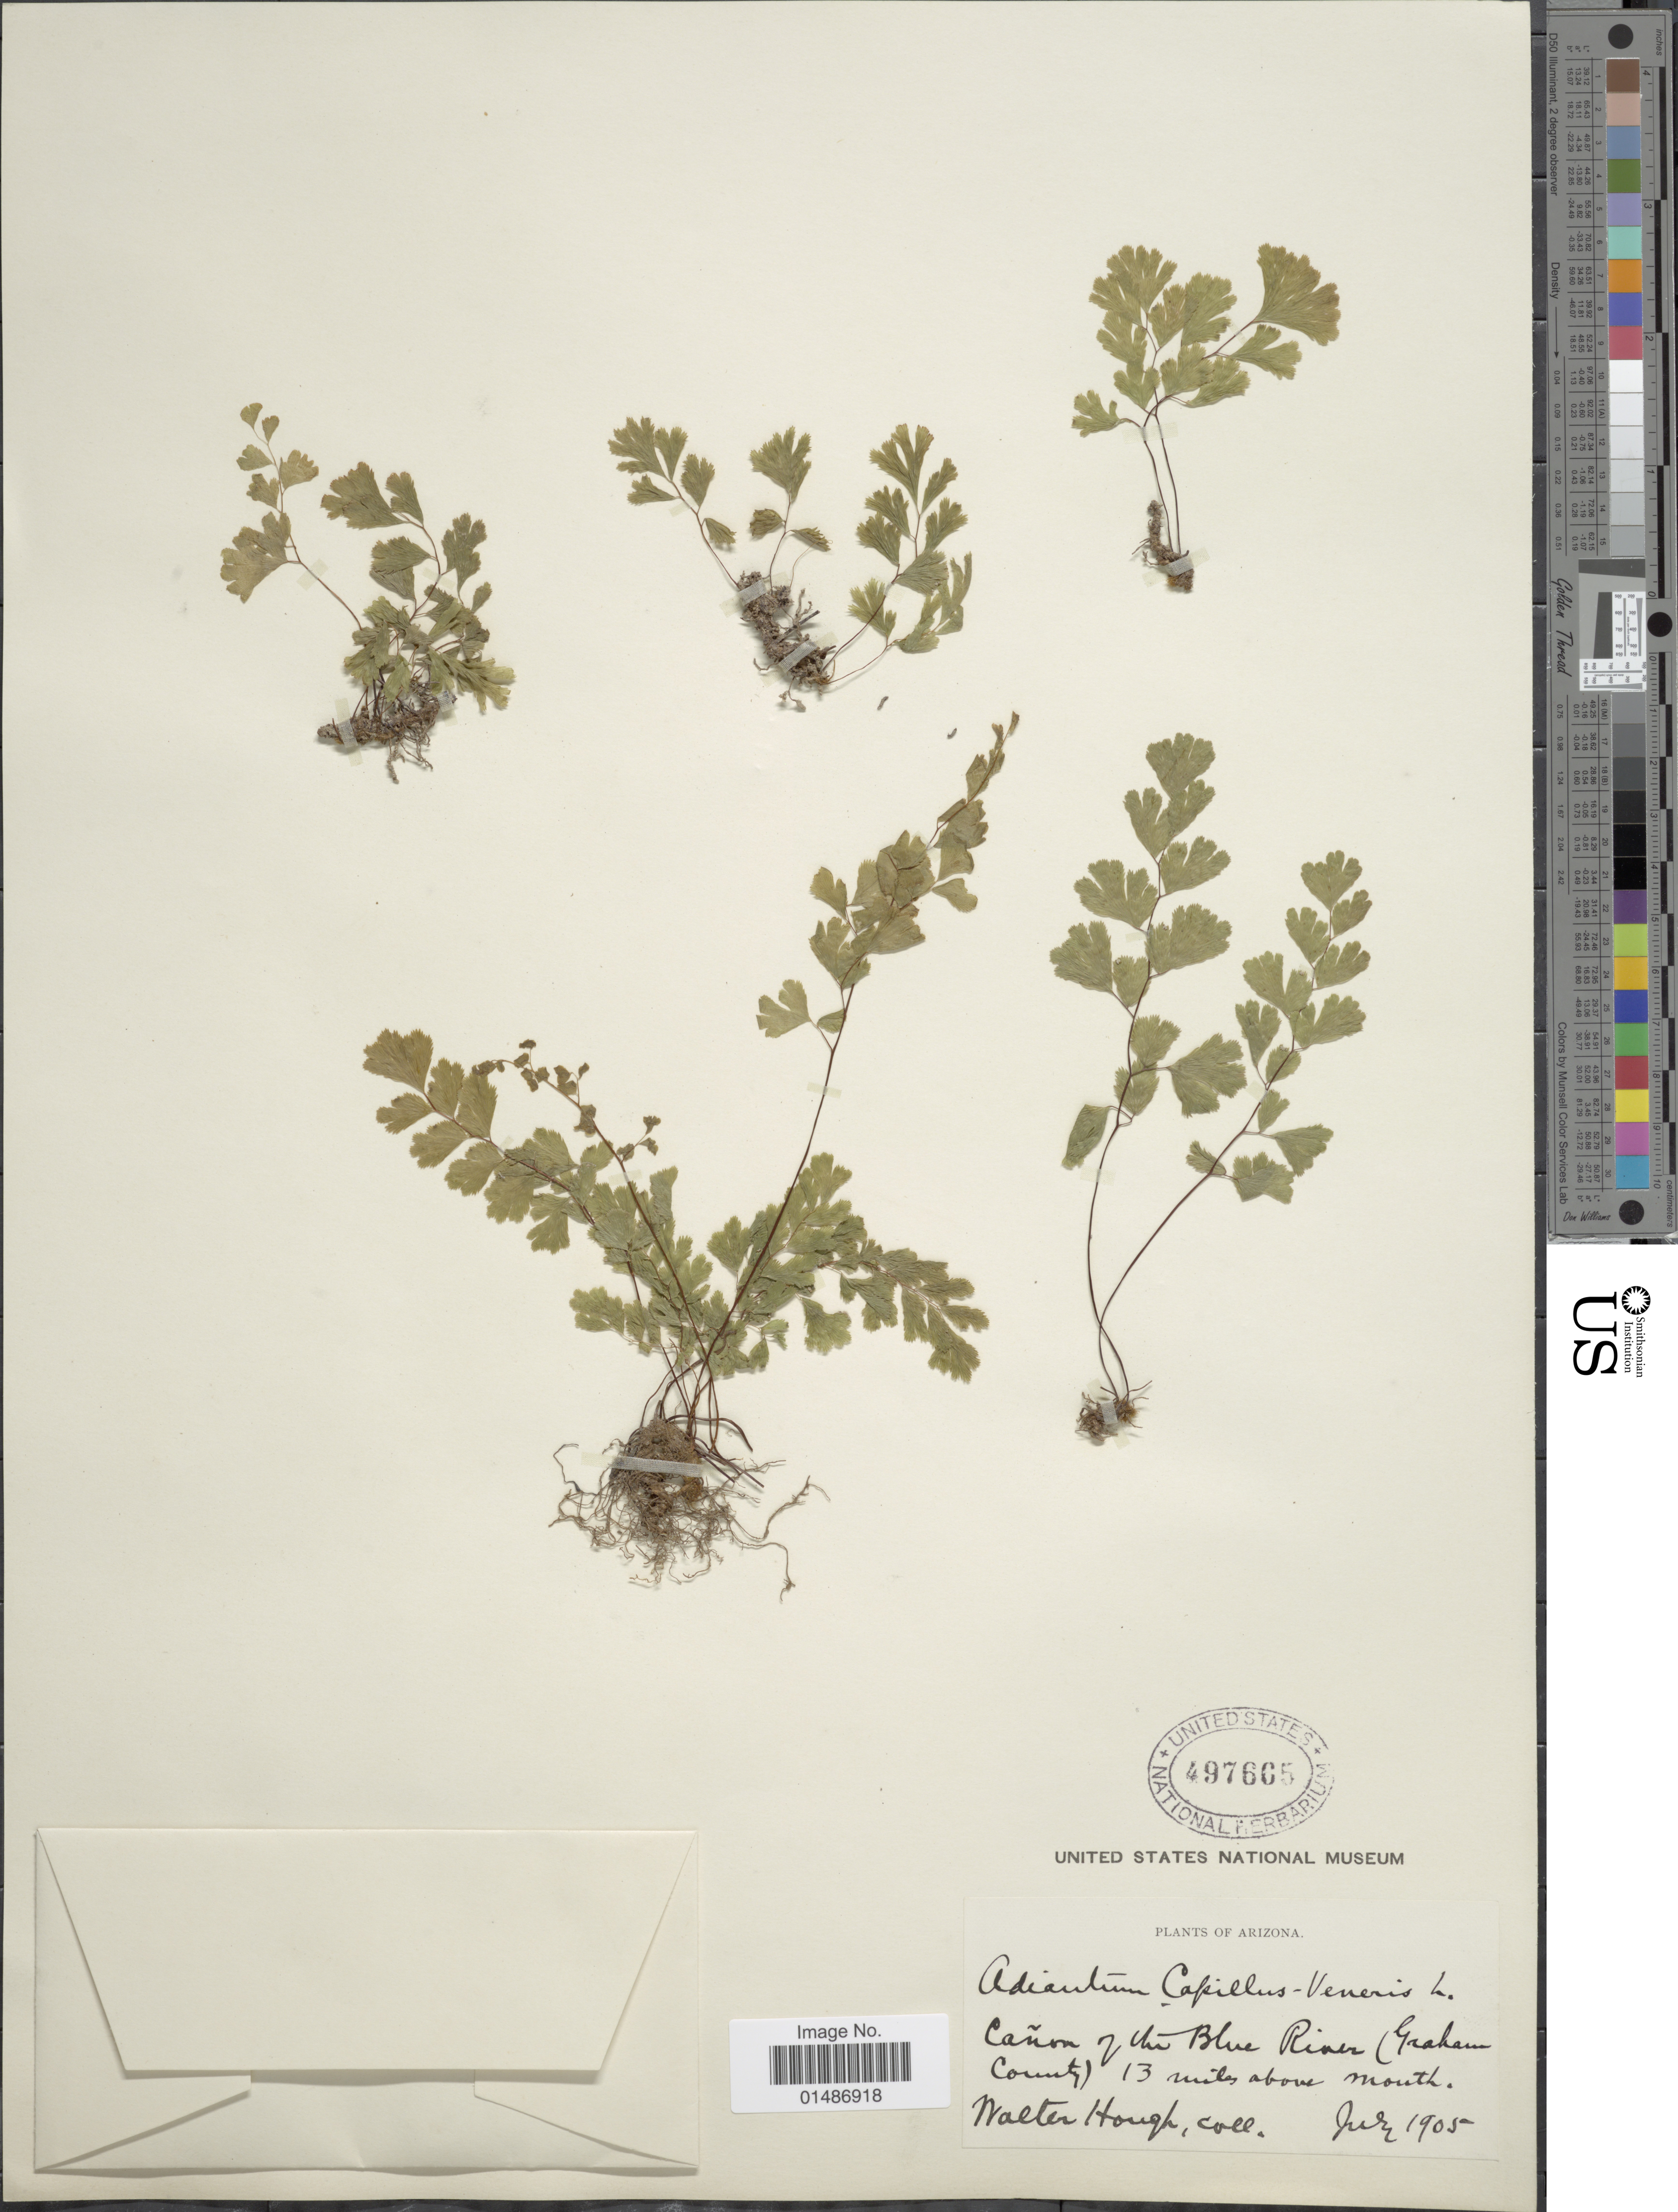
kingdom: Plantae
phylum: Tracheophyta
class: Polypodiopsida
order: Polypodiales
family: Pteridaceae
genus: Adiantum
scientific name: Adiantum capillus-veneris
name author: L.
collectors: W. Hough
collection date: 1905-07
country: United States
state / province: Arizona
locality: Cañon of the Blue River (Graham County) 13 miles above mouth.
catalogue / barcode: US 497665